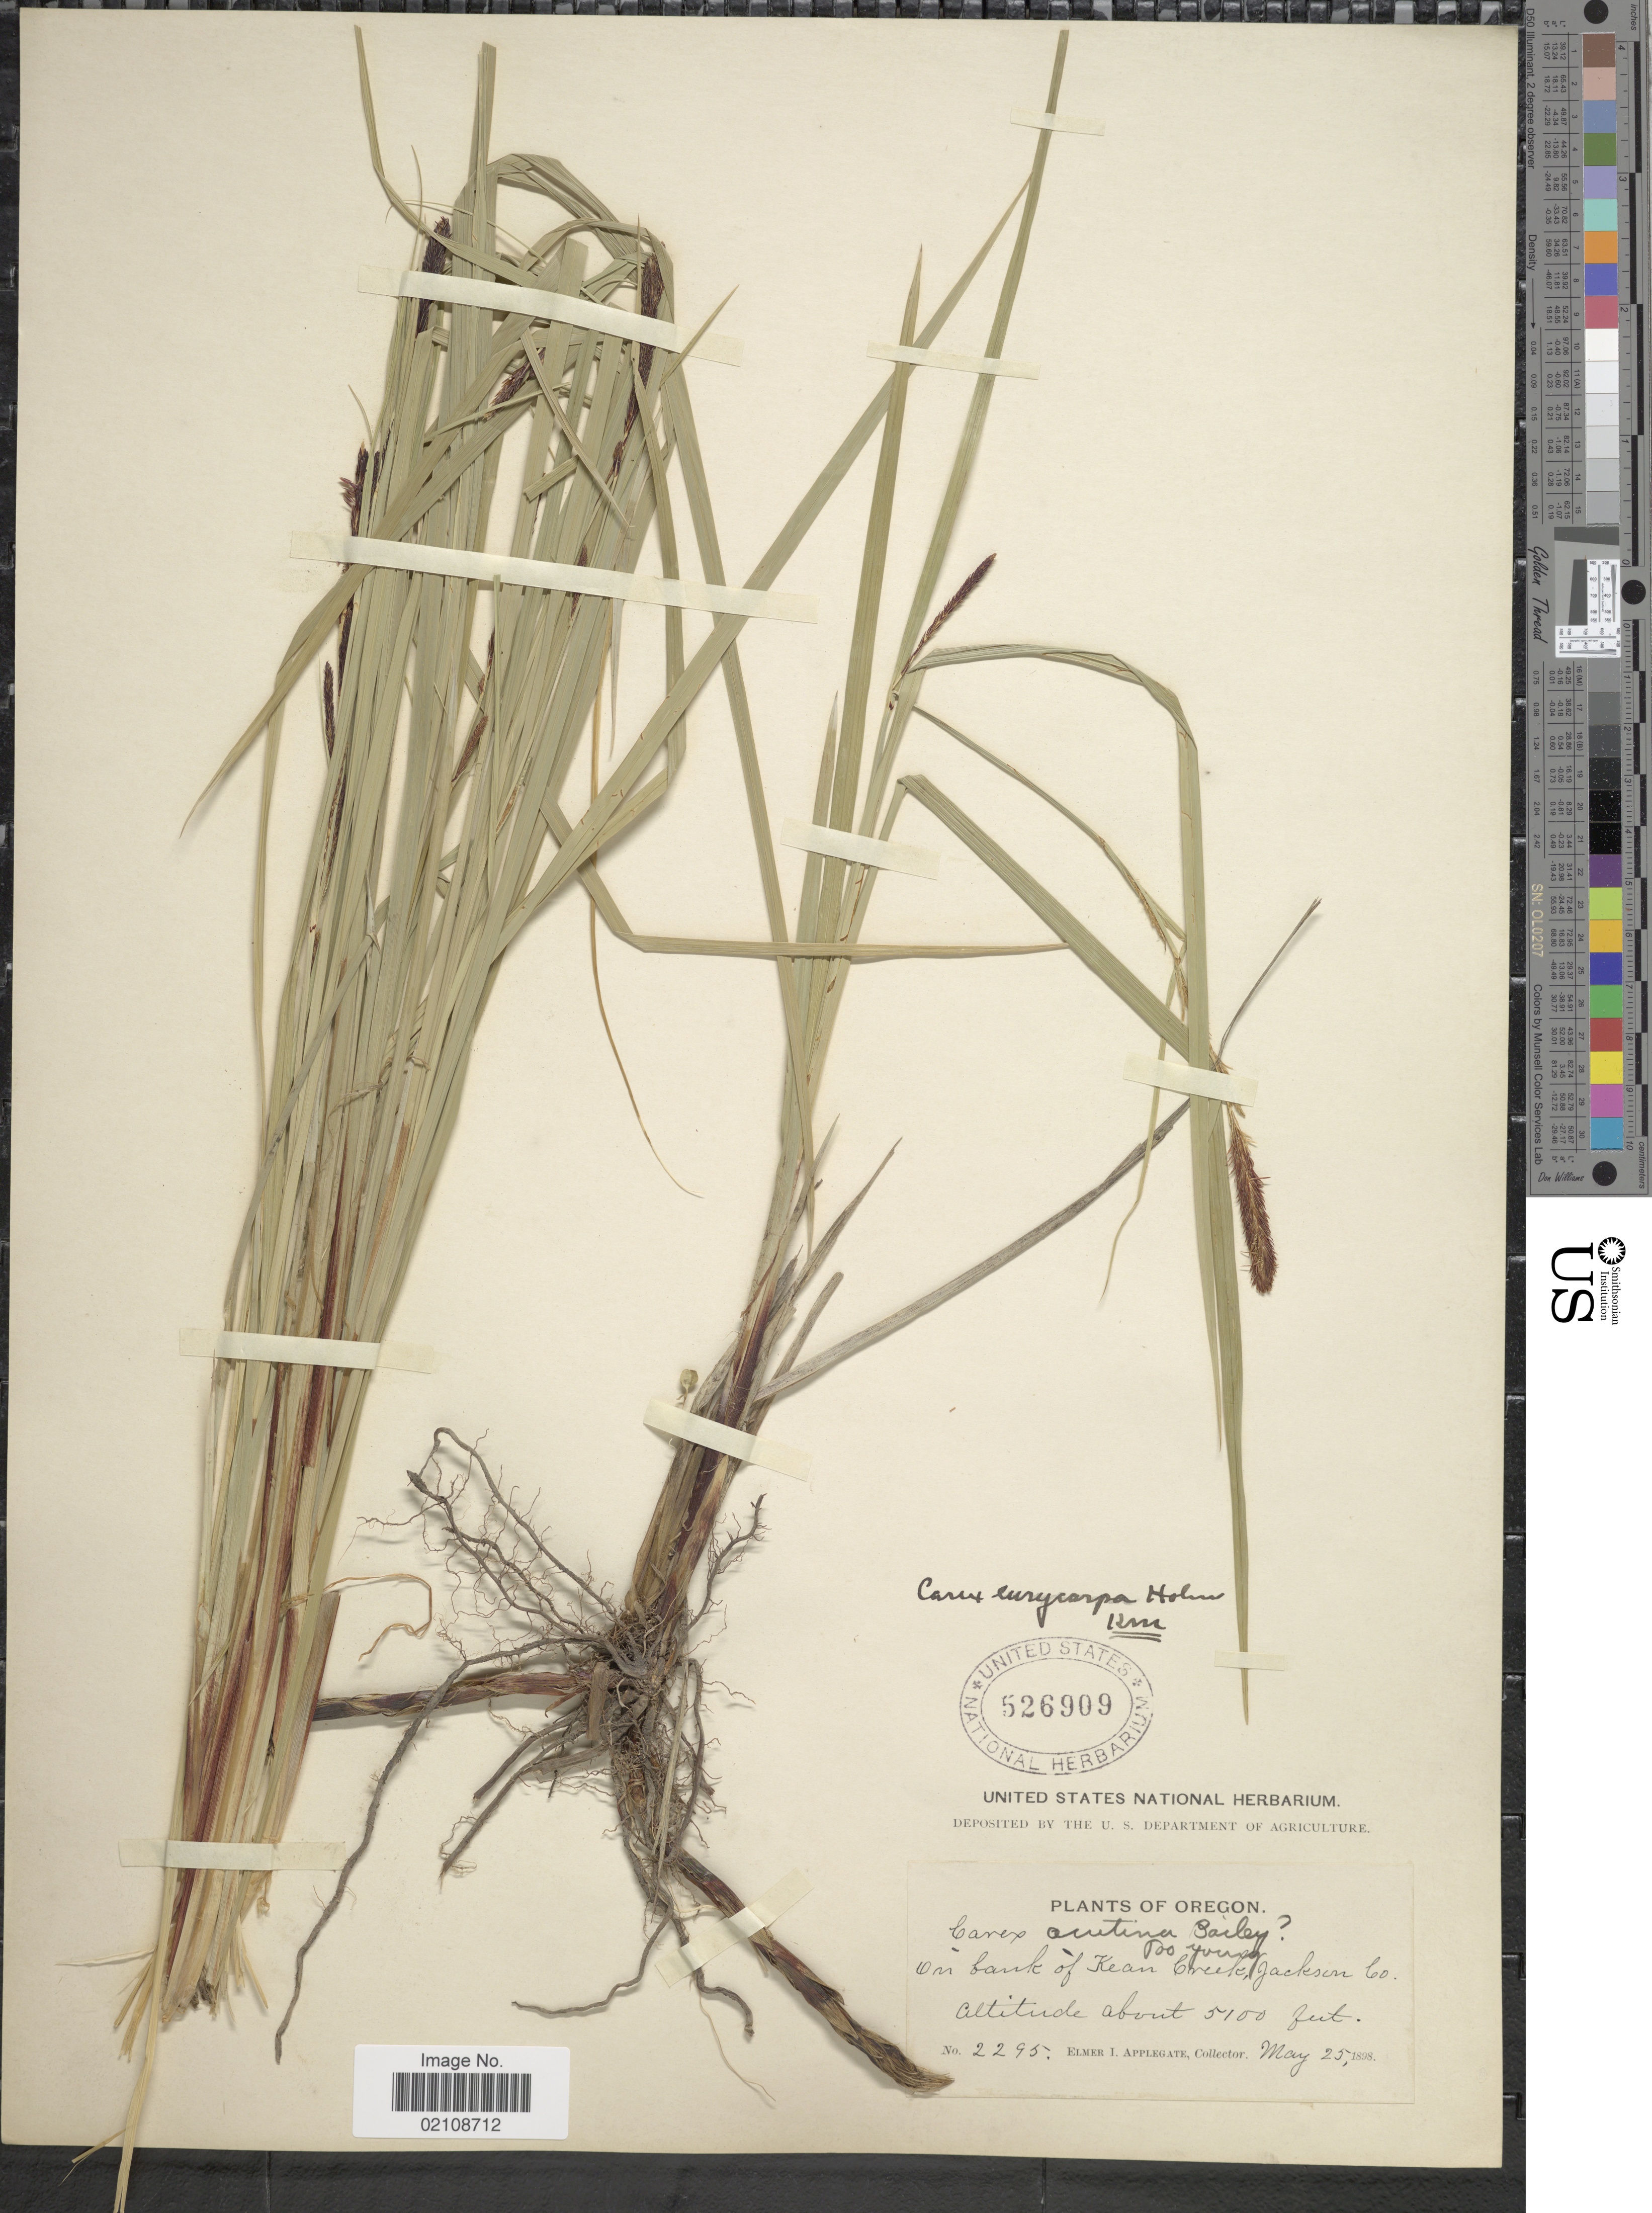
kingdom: Plantae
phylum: Tracheophyta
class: Liliopsida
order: Poales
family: Cyperaceae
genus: Carex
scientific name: Carex angustata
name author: Boott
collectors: E. I. Applegate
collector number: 2295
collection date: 1898-05-25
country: United States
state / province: Oregon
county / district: Jackson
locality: On bank of Kean Creek, Jackson Co.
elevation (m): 1554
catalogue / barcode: US 526909